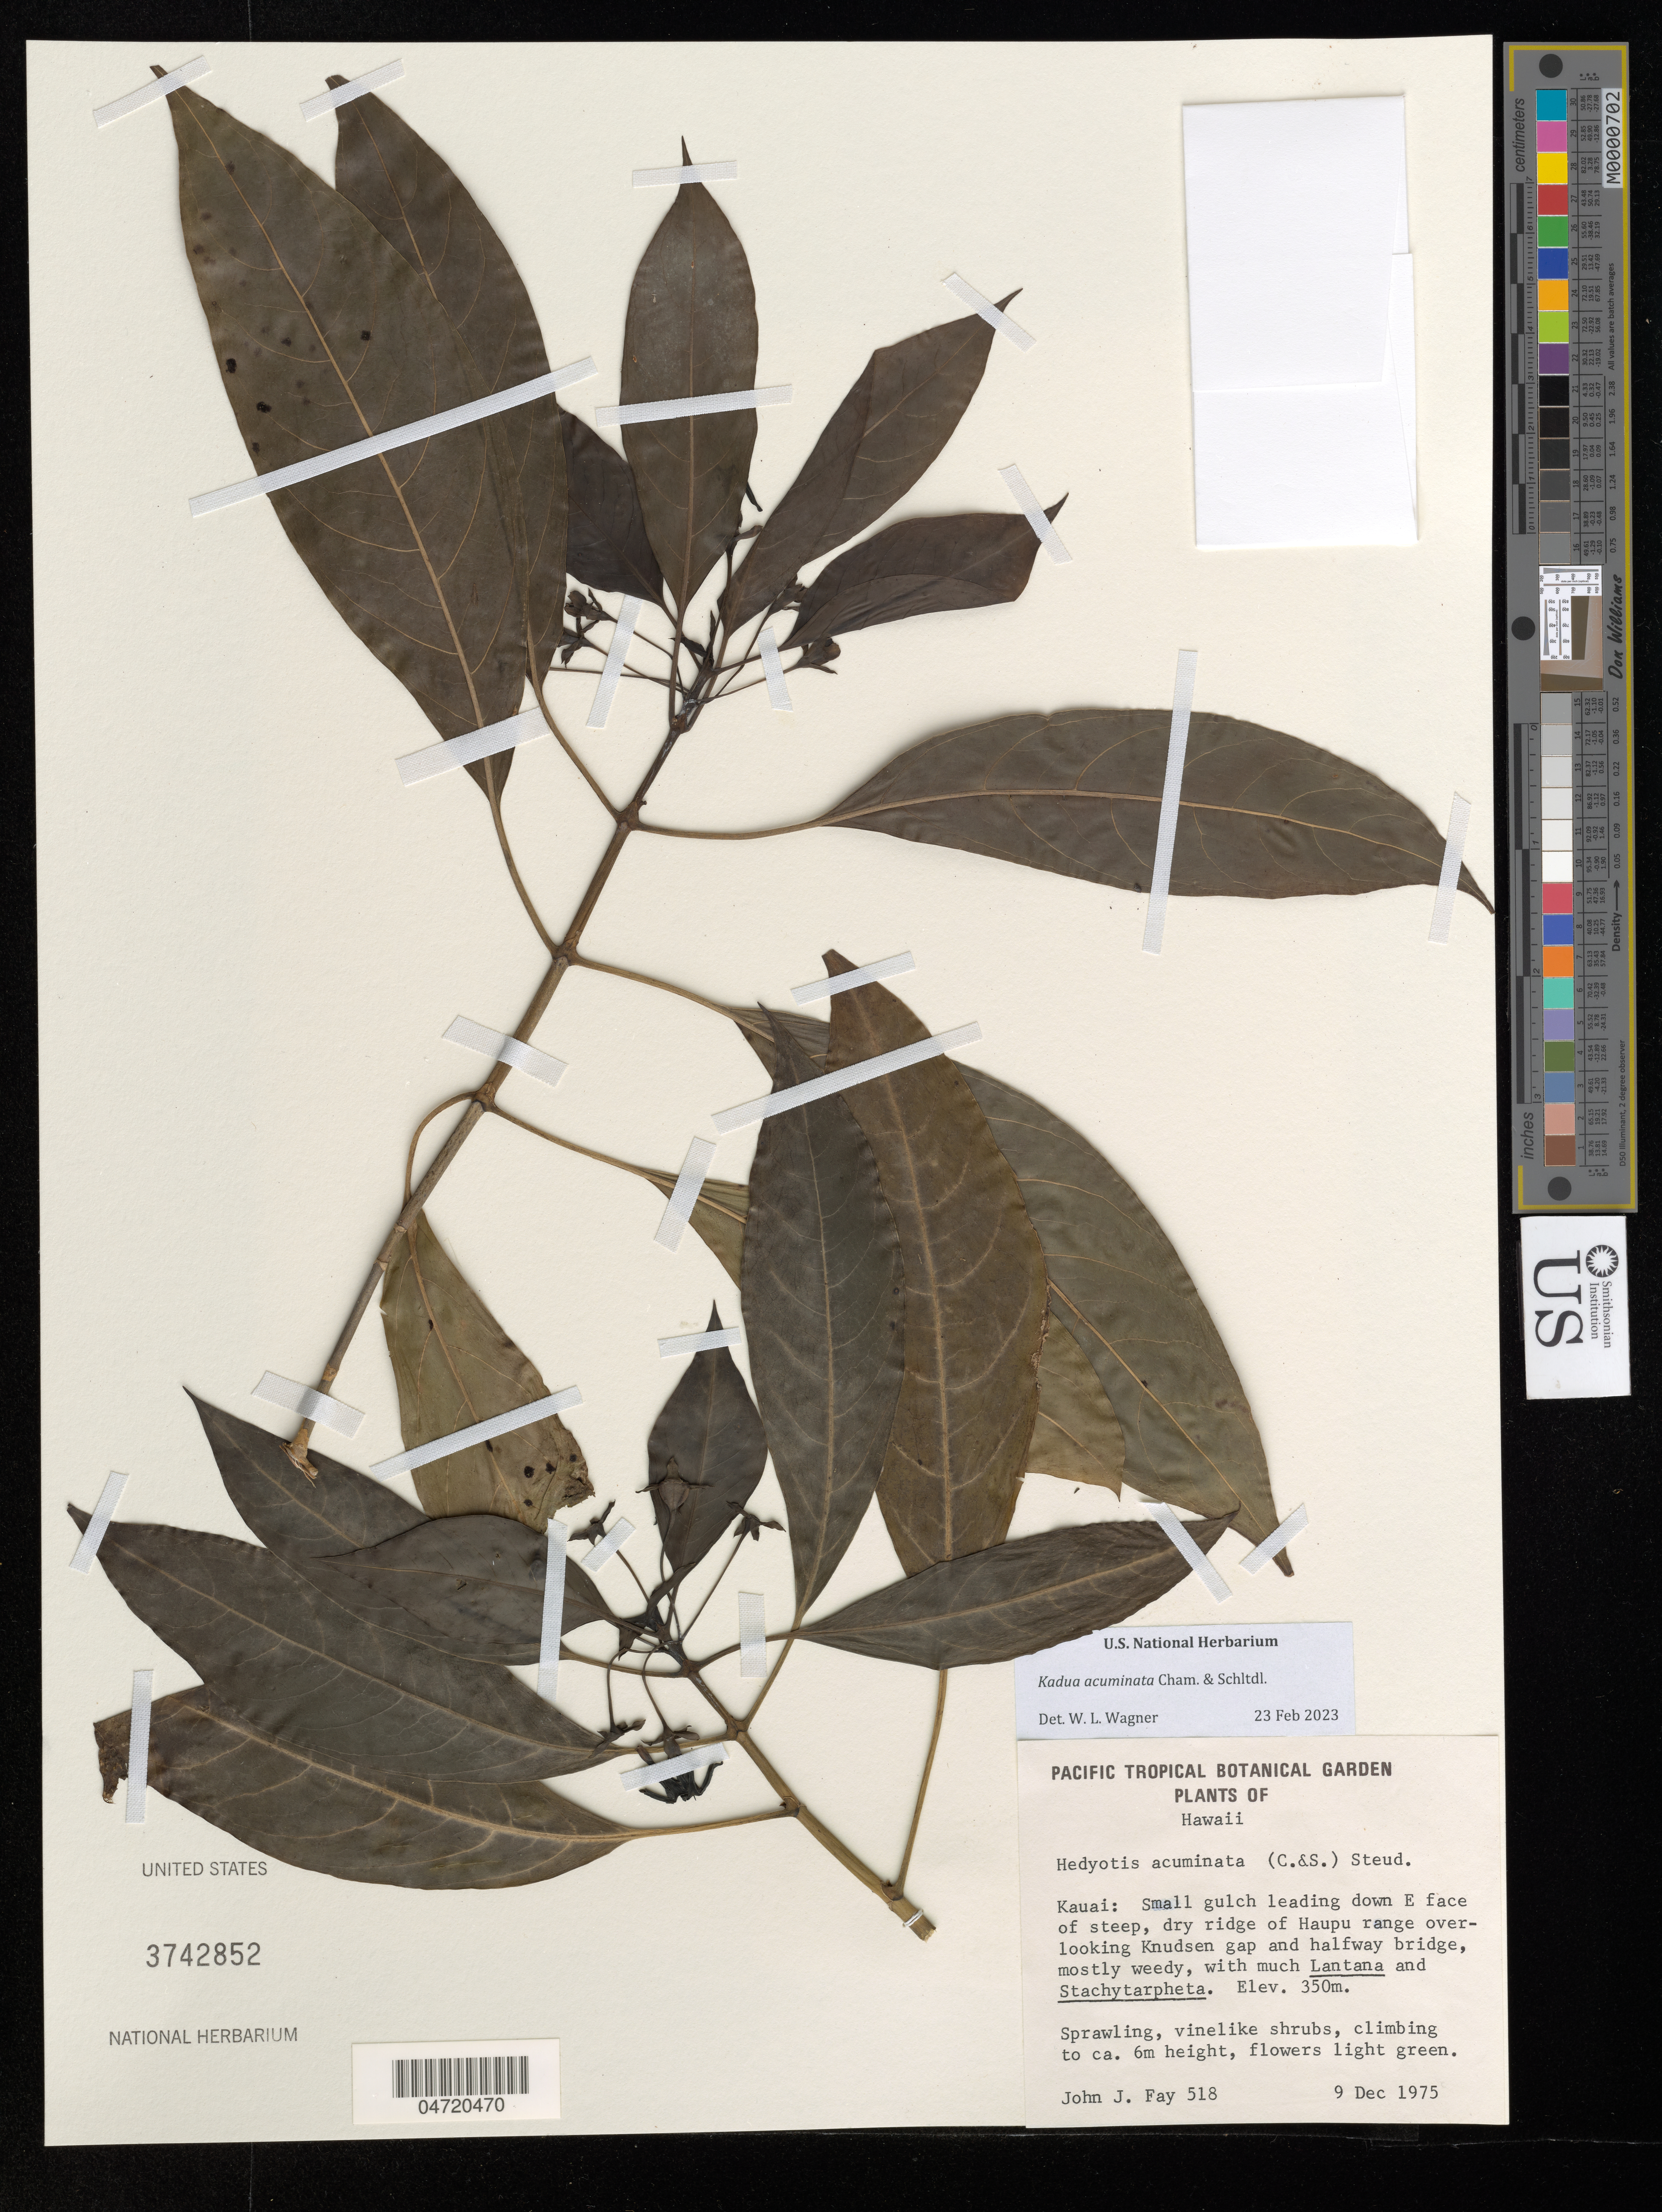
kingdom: Plantae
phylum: Tracheophyta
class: Magnoliopsida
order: Gentianales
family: Rubiaceae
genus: Kadua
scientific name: Kadua acuminata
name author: Cham. & Schltdl.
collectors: J. Fay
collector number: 518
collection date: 1975-12-09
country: United States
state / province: Hawaii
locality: Kauai: Small gulch leading down E face of steep, dry ridge of Haupu range overlooking Knudsen gap and halfway bridge.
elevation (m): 350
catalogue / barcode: US 3742852